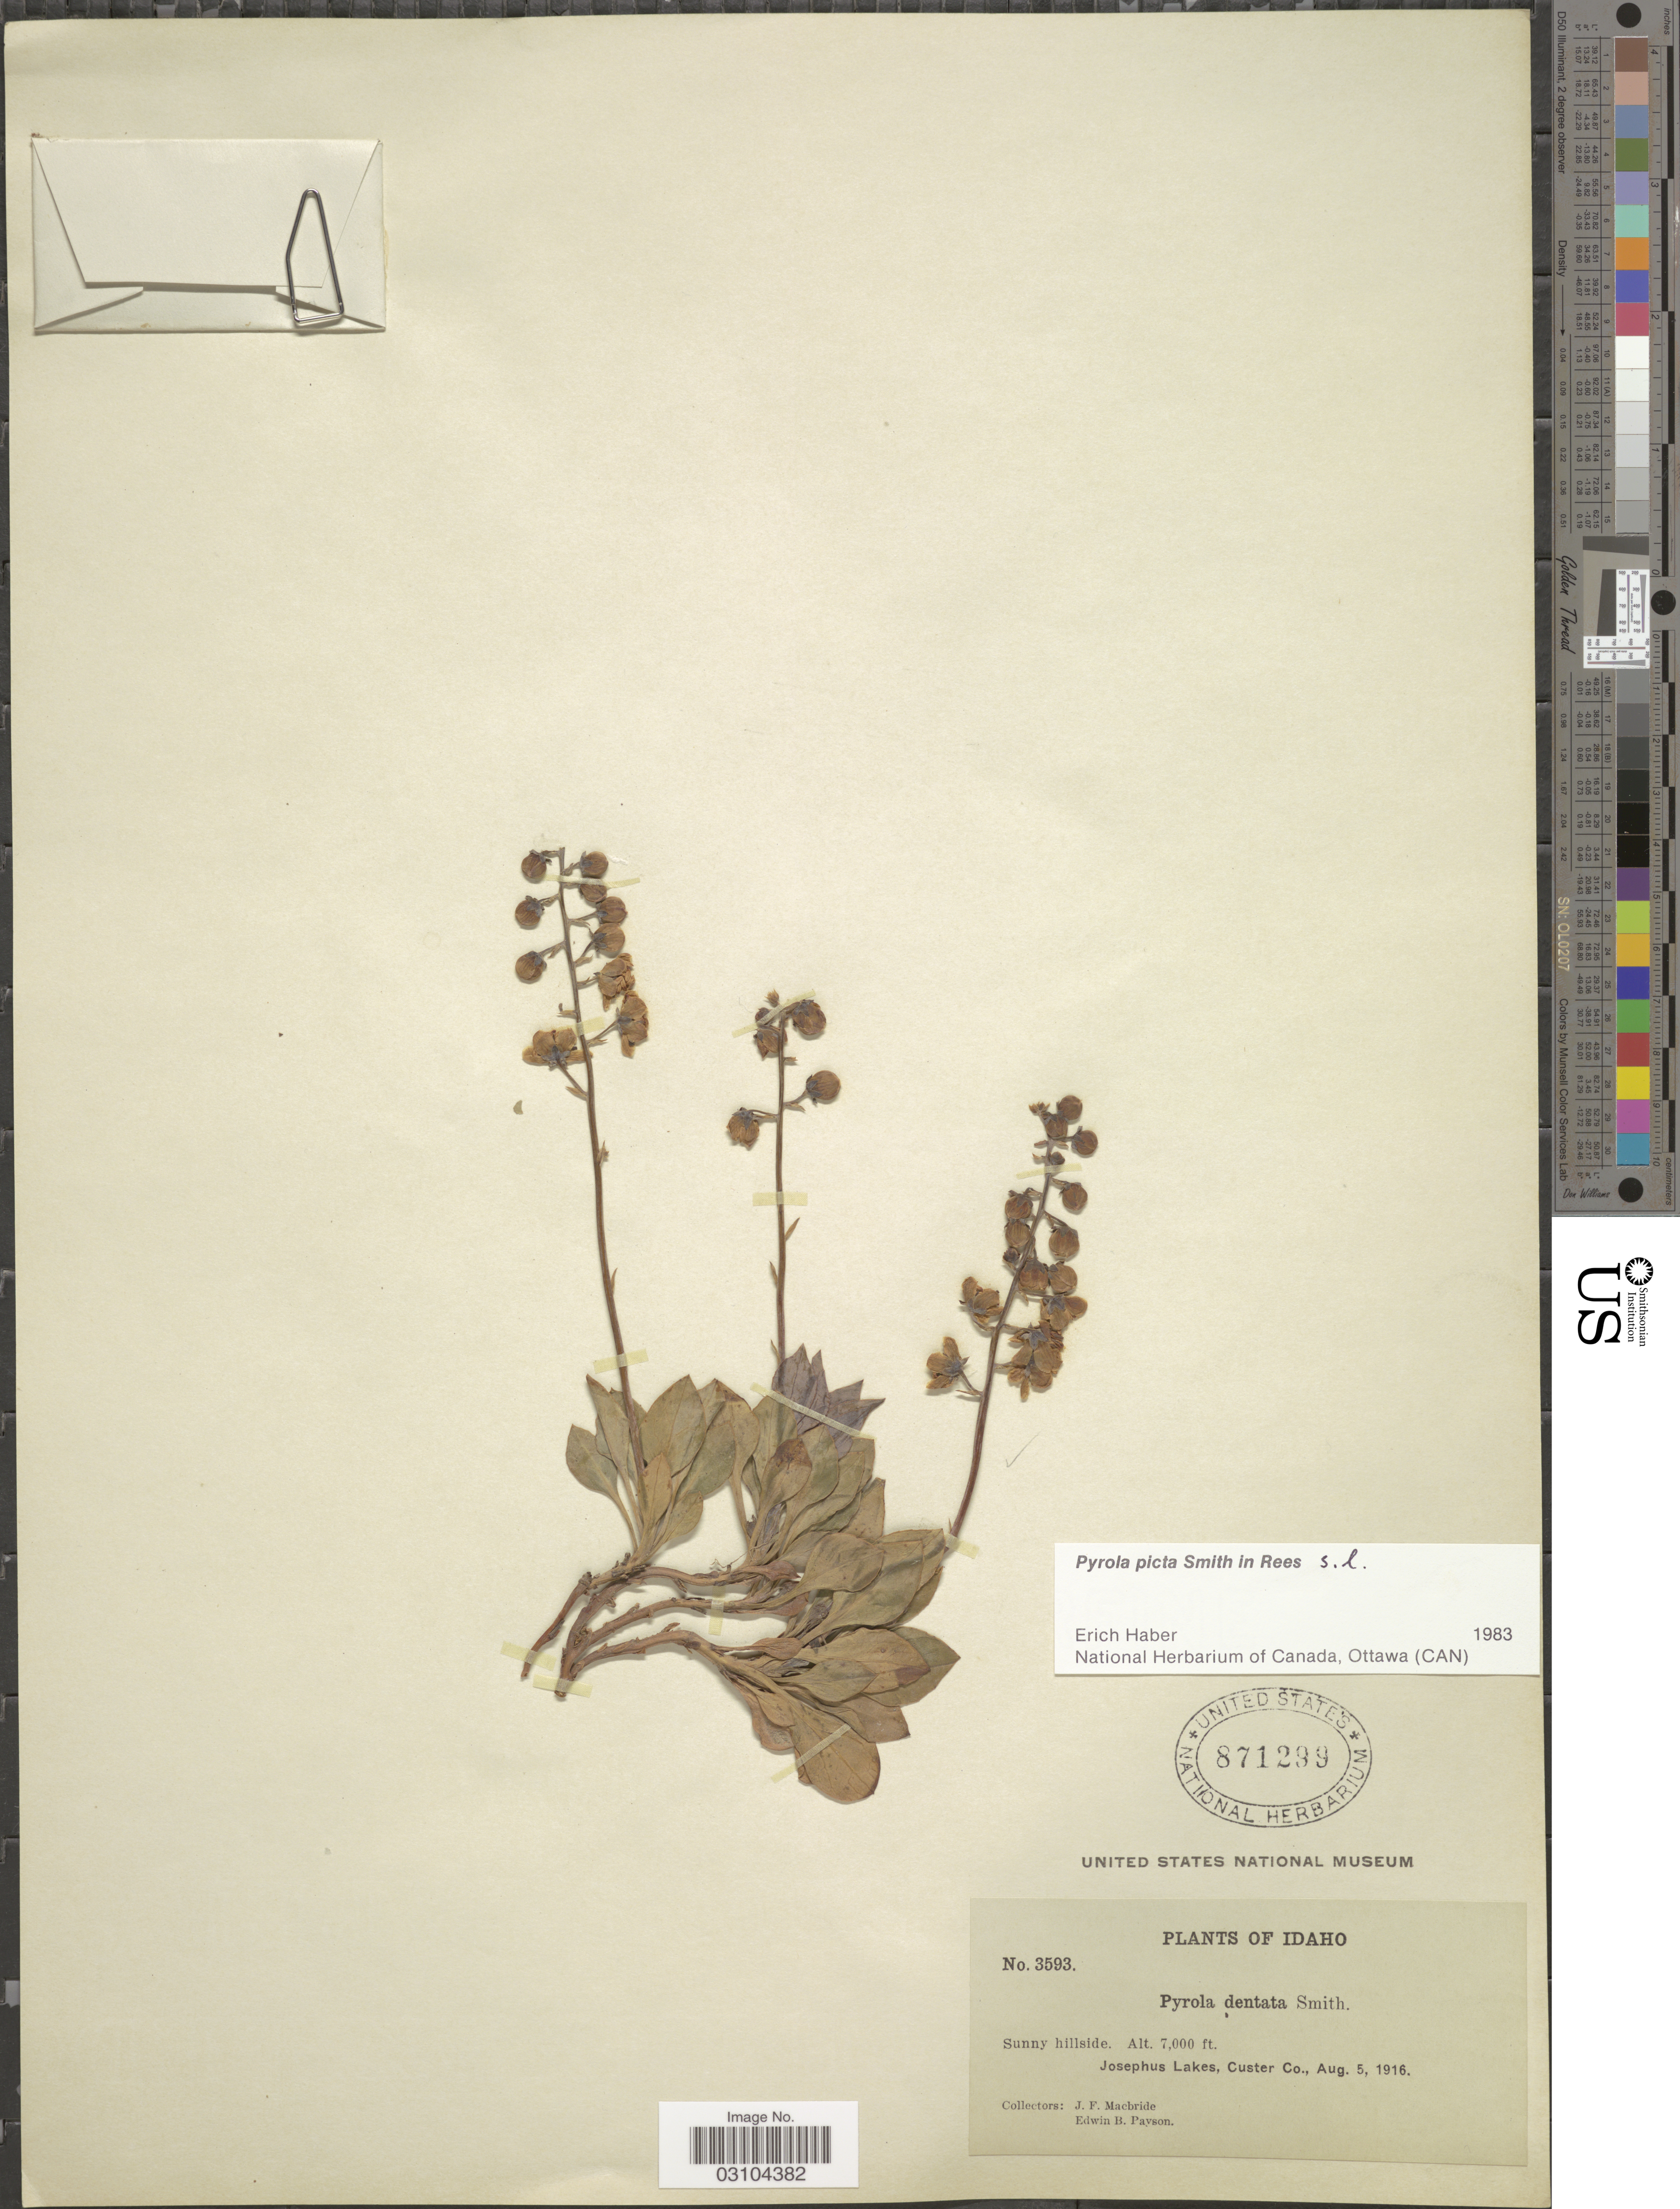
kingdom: Plantae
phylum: Tracheophyta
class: Magnoliopsida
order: Ericales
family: Ericaceae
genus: Pyrola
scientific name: Pyrola picta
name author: Sm. in Rees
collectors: J. F. Macbride & E. B. Payson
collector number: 3593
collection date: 1916-08-05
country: United States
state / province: Idaho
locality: Sunny hillside. Josephus Lakes, Custer Co.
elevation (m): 2134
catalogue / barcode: US 871299